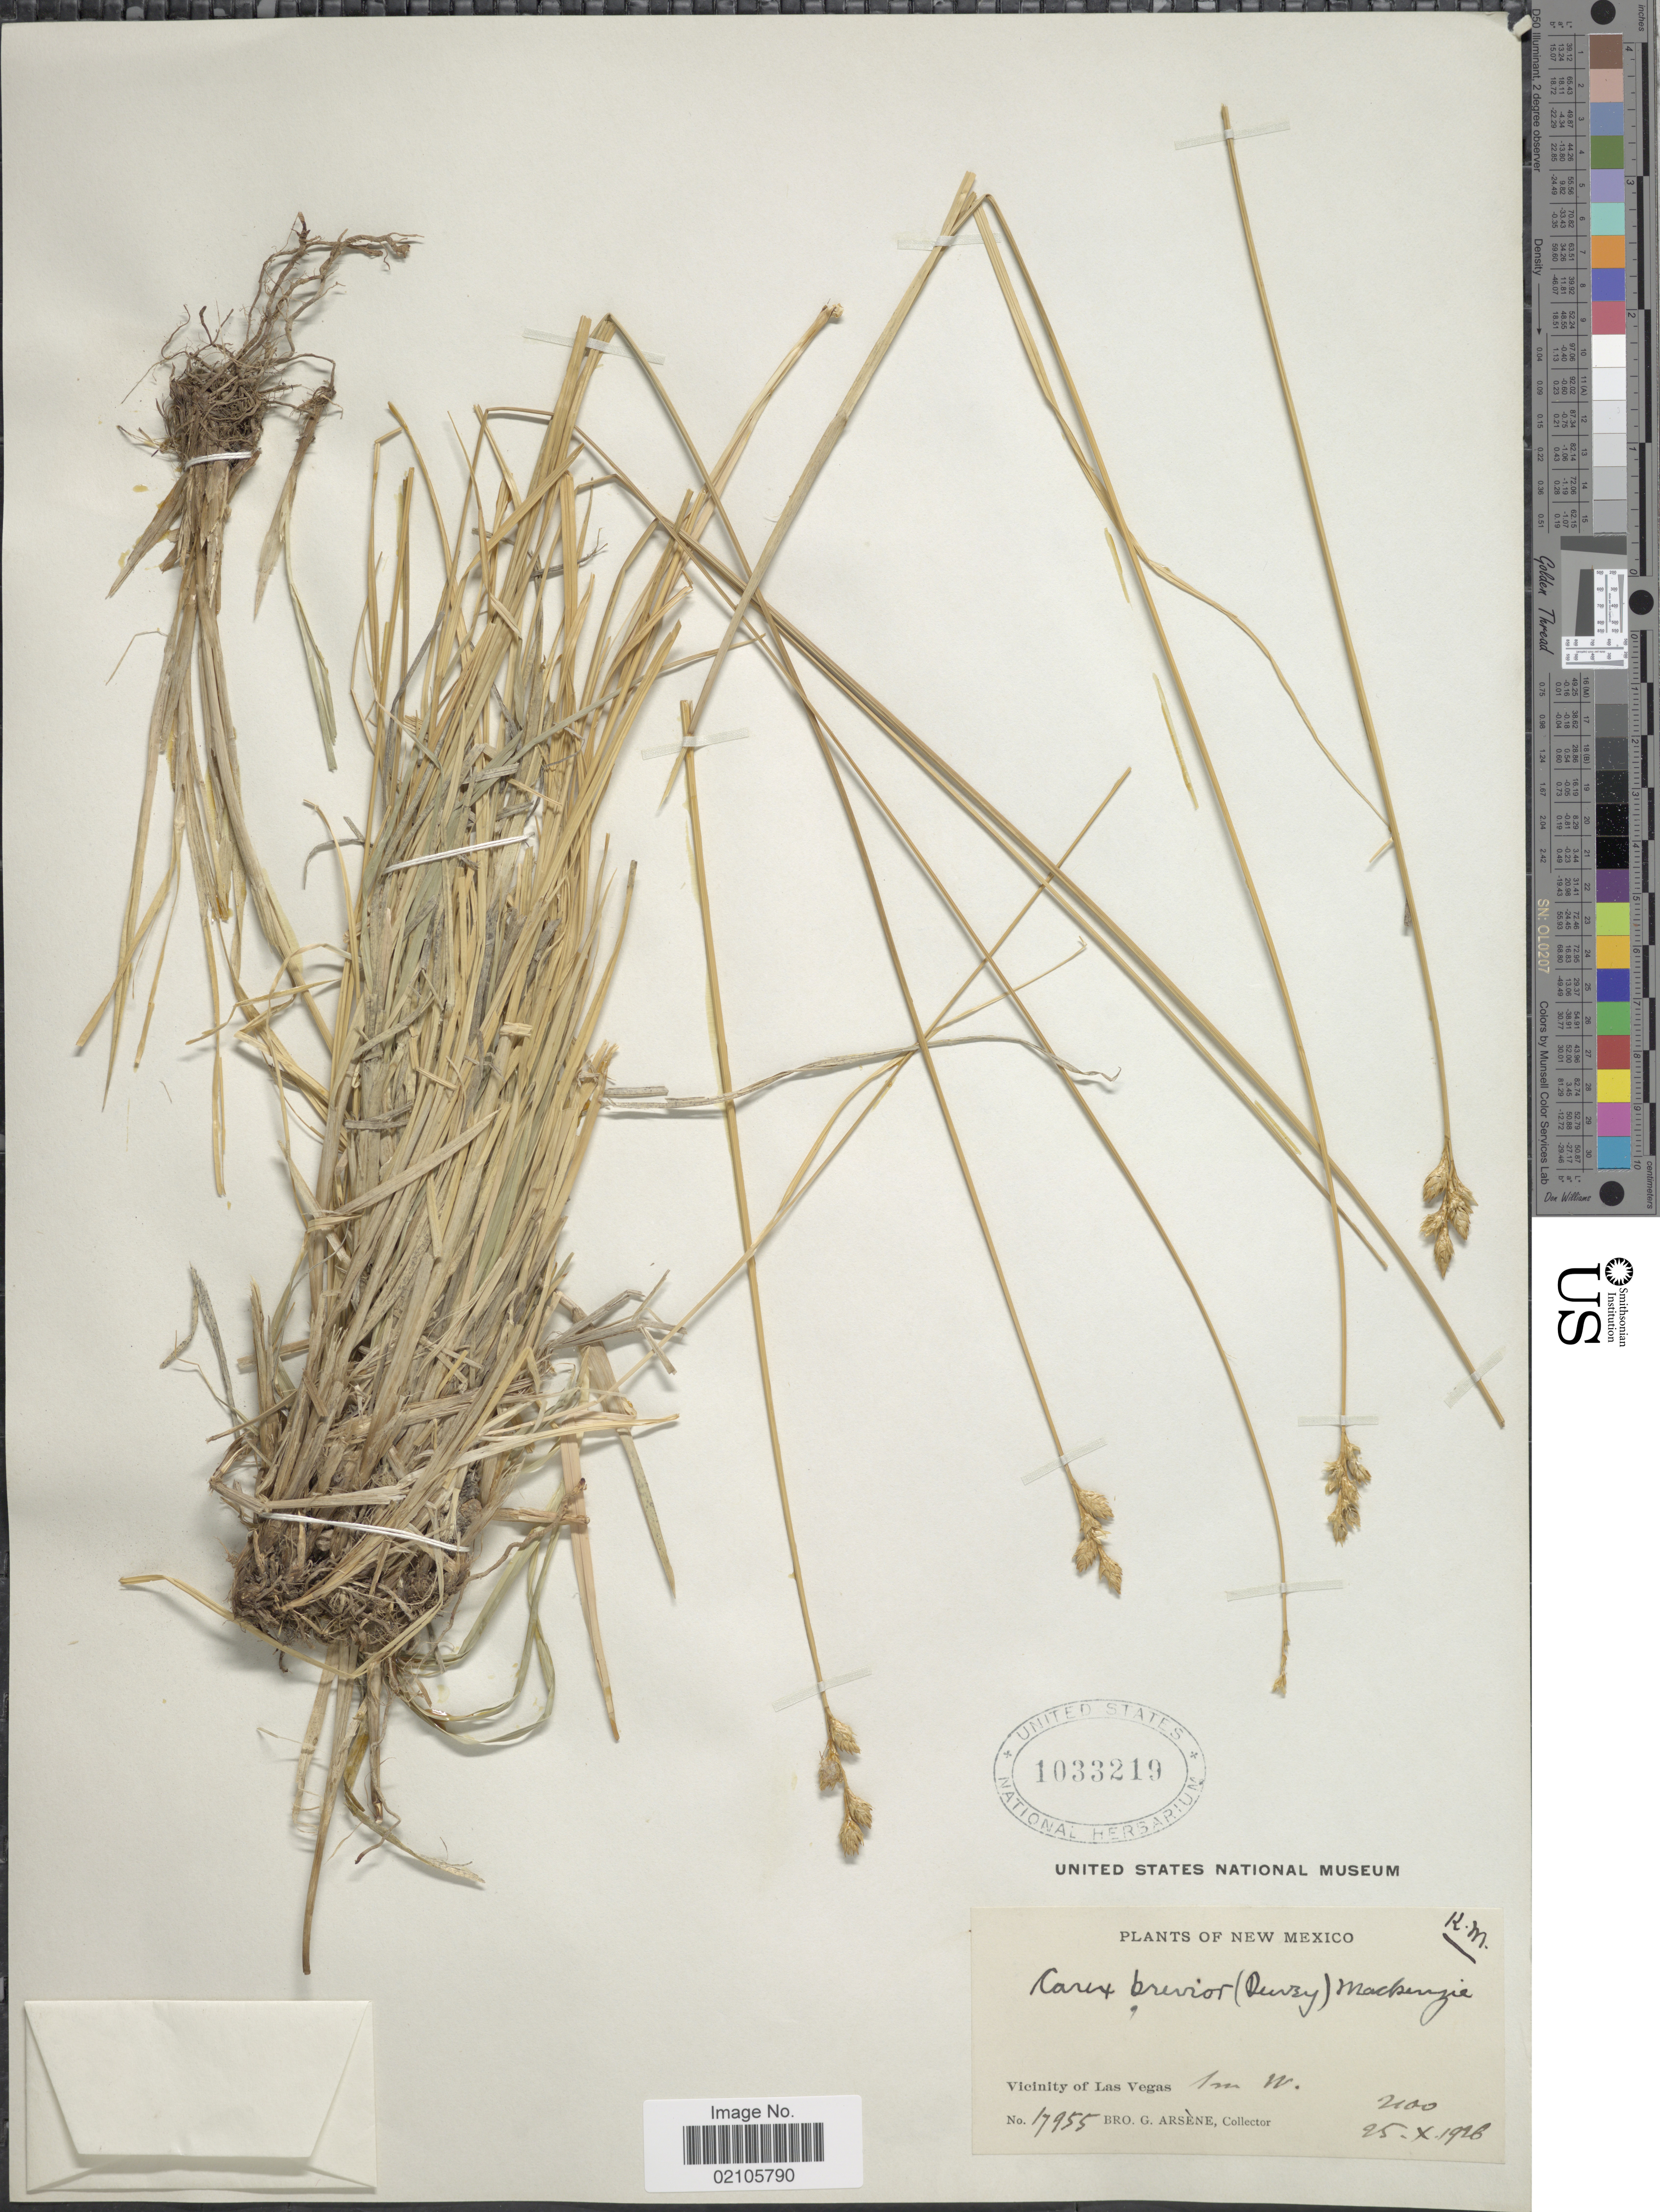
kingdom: Plantae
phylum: Tracheophyta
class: Liliopsida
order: Poales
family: Cyperaceae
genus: Carex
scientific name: Carex brevior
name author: (Dewey) Mack. ex Lunell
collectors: Bro. G. Arsène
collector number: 17955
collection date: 1926-10-25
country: United States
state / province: New Mexico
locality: Vicinity of Las Vegas. 1 m W.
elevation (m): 2100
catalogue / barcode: US 1033219